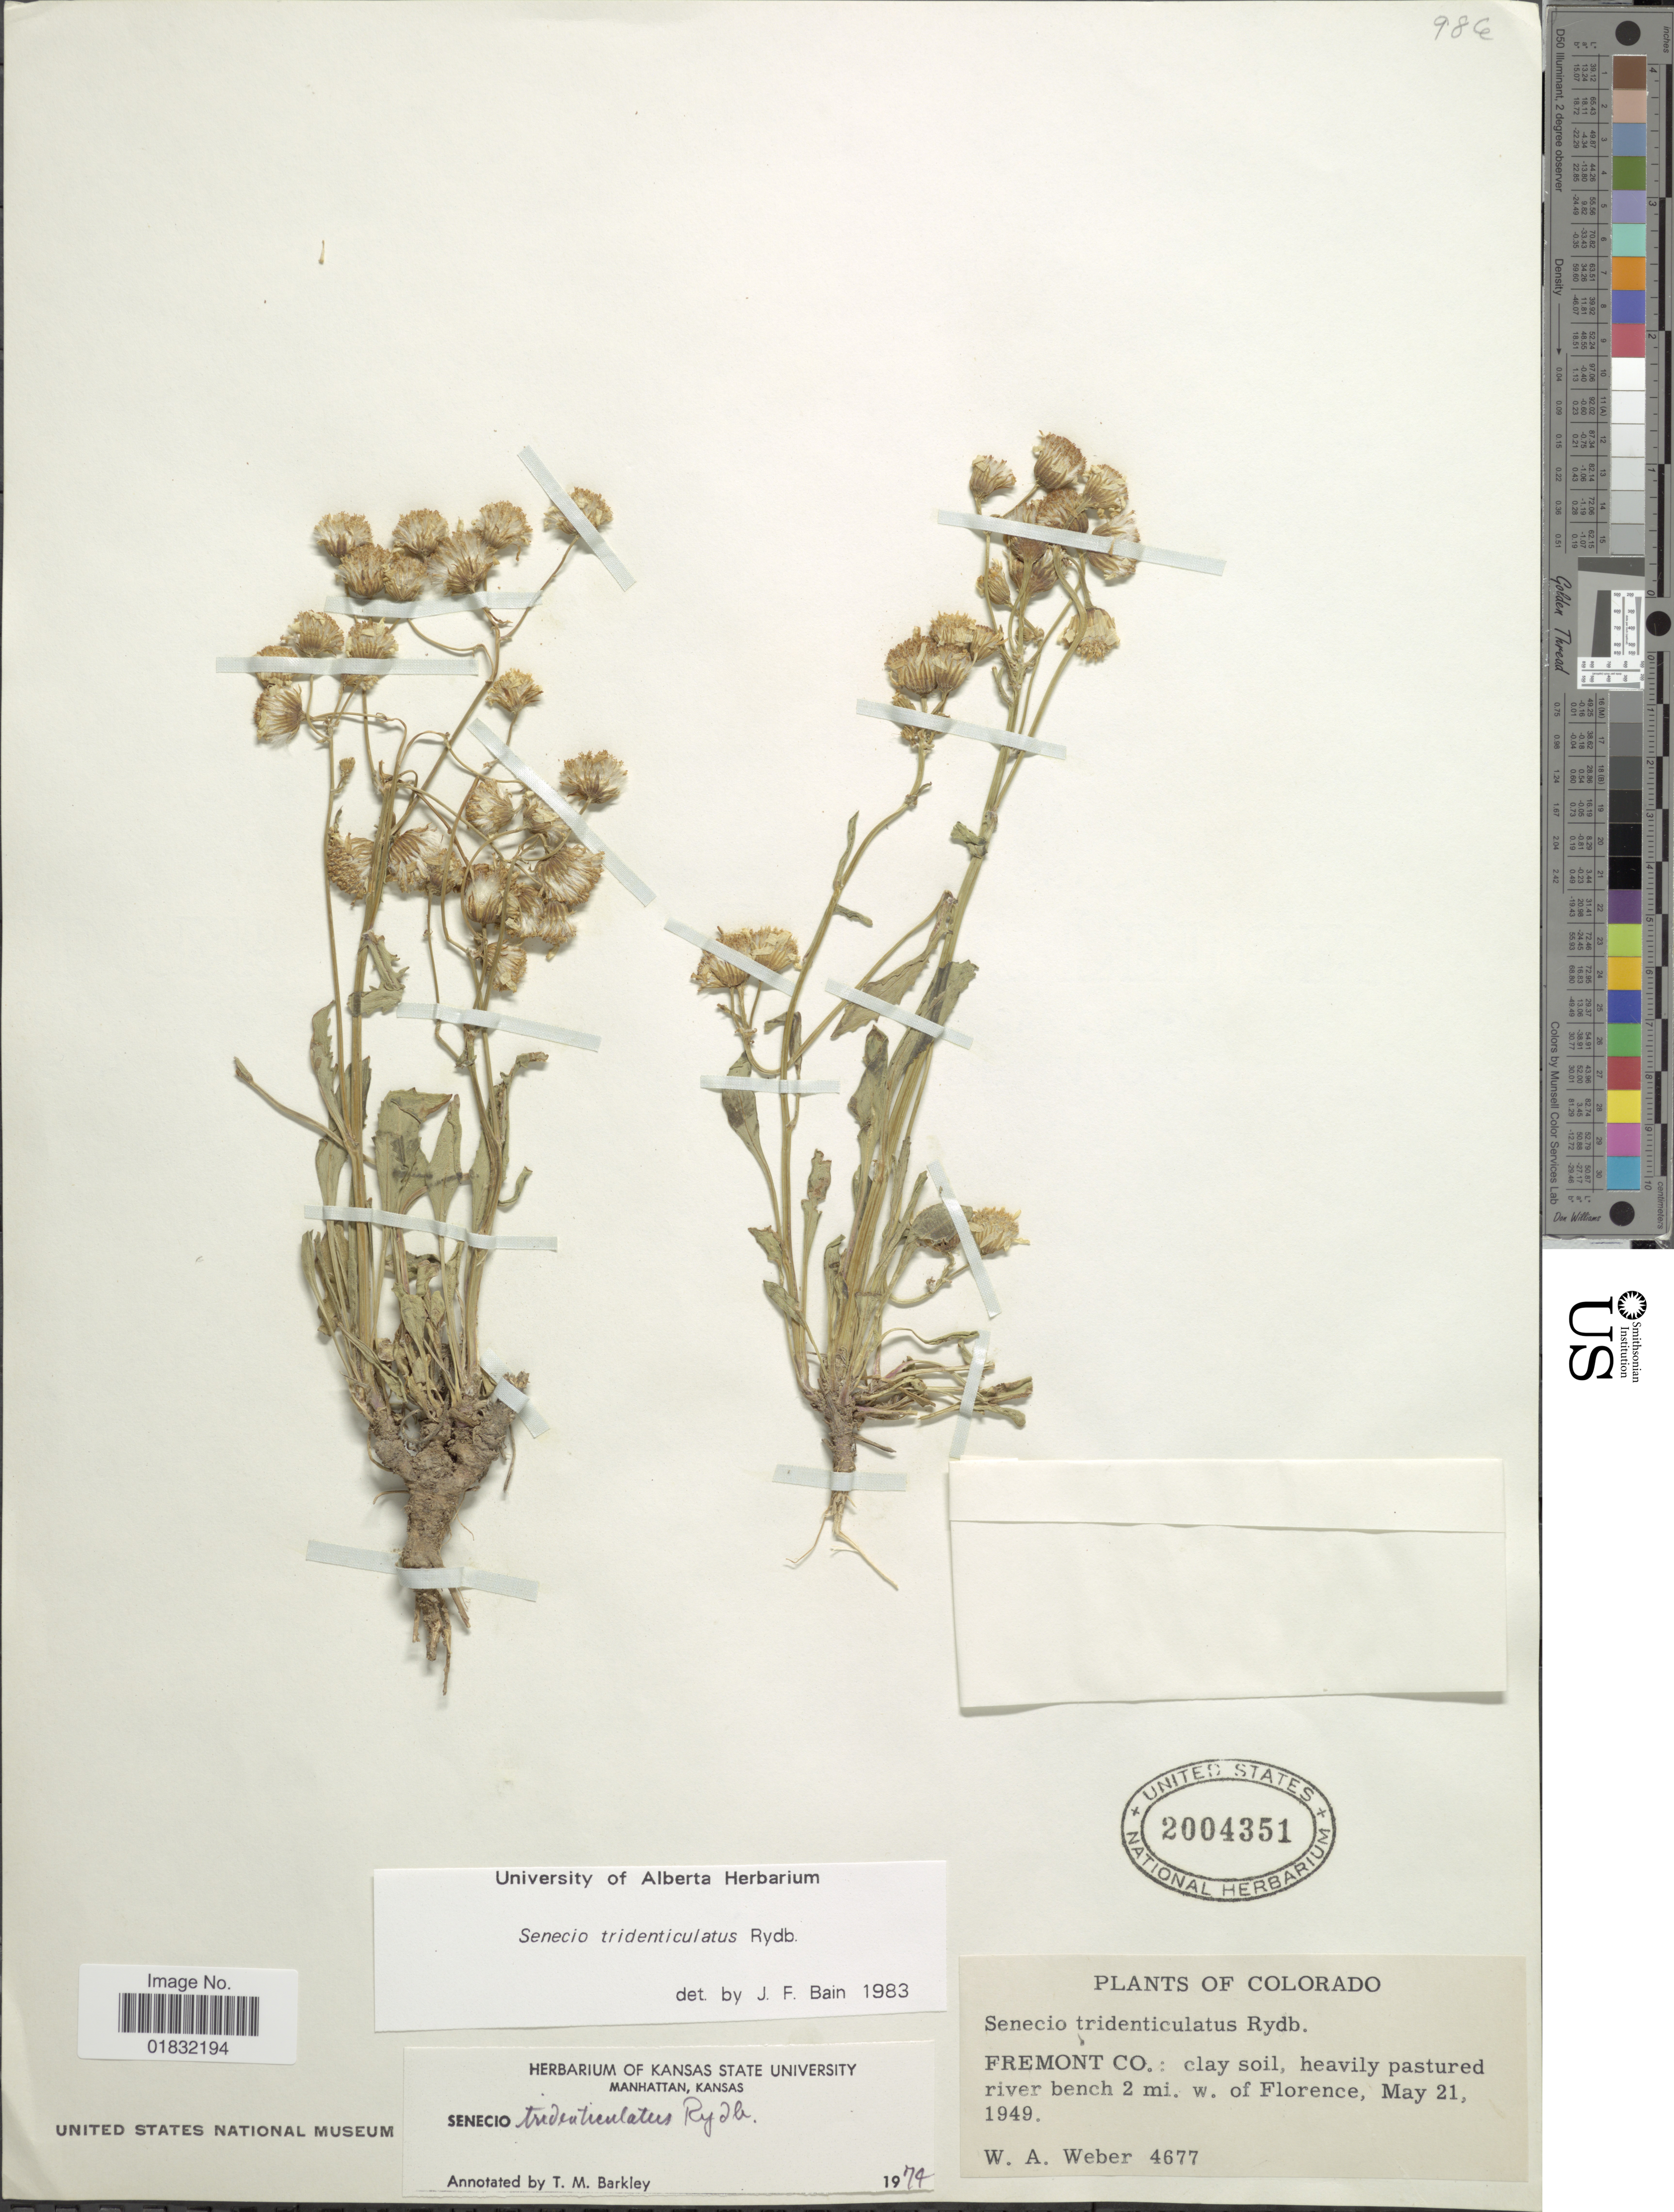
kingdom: Plantae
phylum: Tracheophyta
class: Magnoliopsida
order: Asterales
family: Asteraceae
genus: Packera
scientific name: Packera tridenticulata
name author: (Rydb.) W.A. Weber & Á. Löve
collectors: W. A. Weber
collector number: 4677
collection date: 1949-05-21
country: United States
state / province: Colorado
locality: Fremont Co: clay soil, heavily pastured river bench 2 mi. w. of Florence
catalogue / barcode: US 2004351